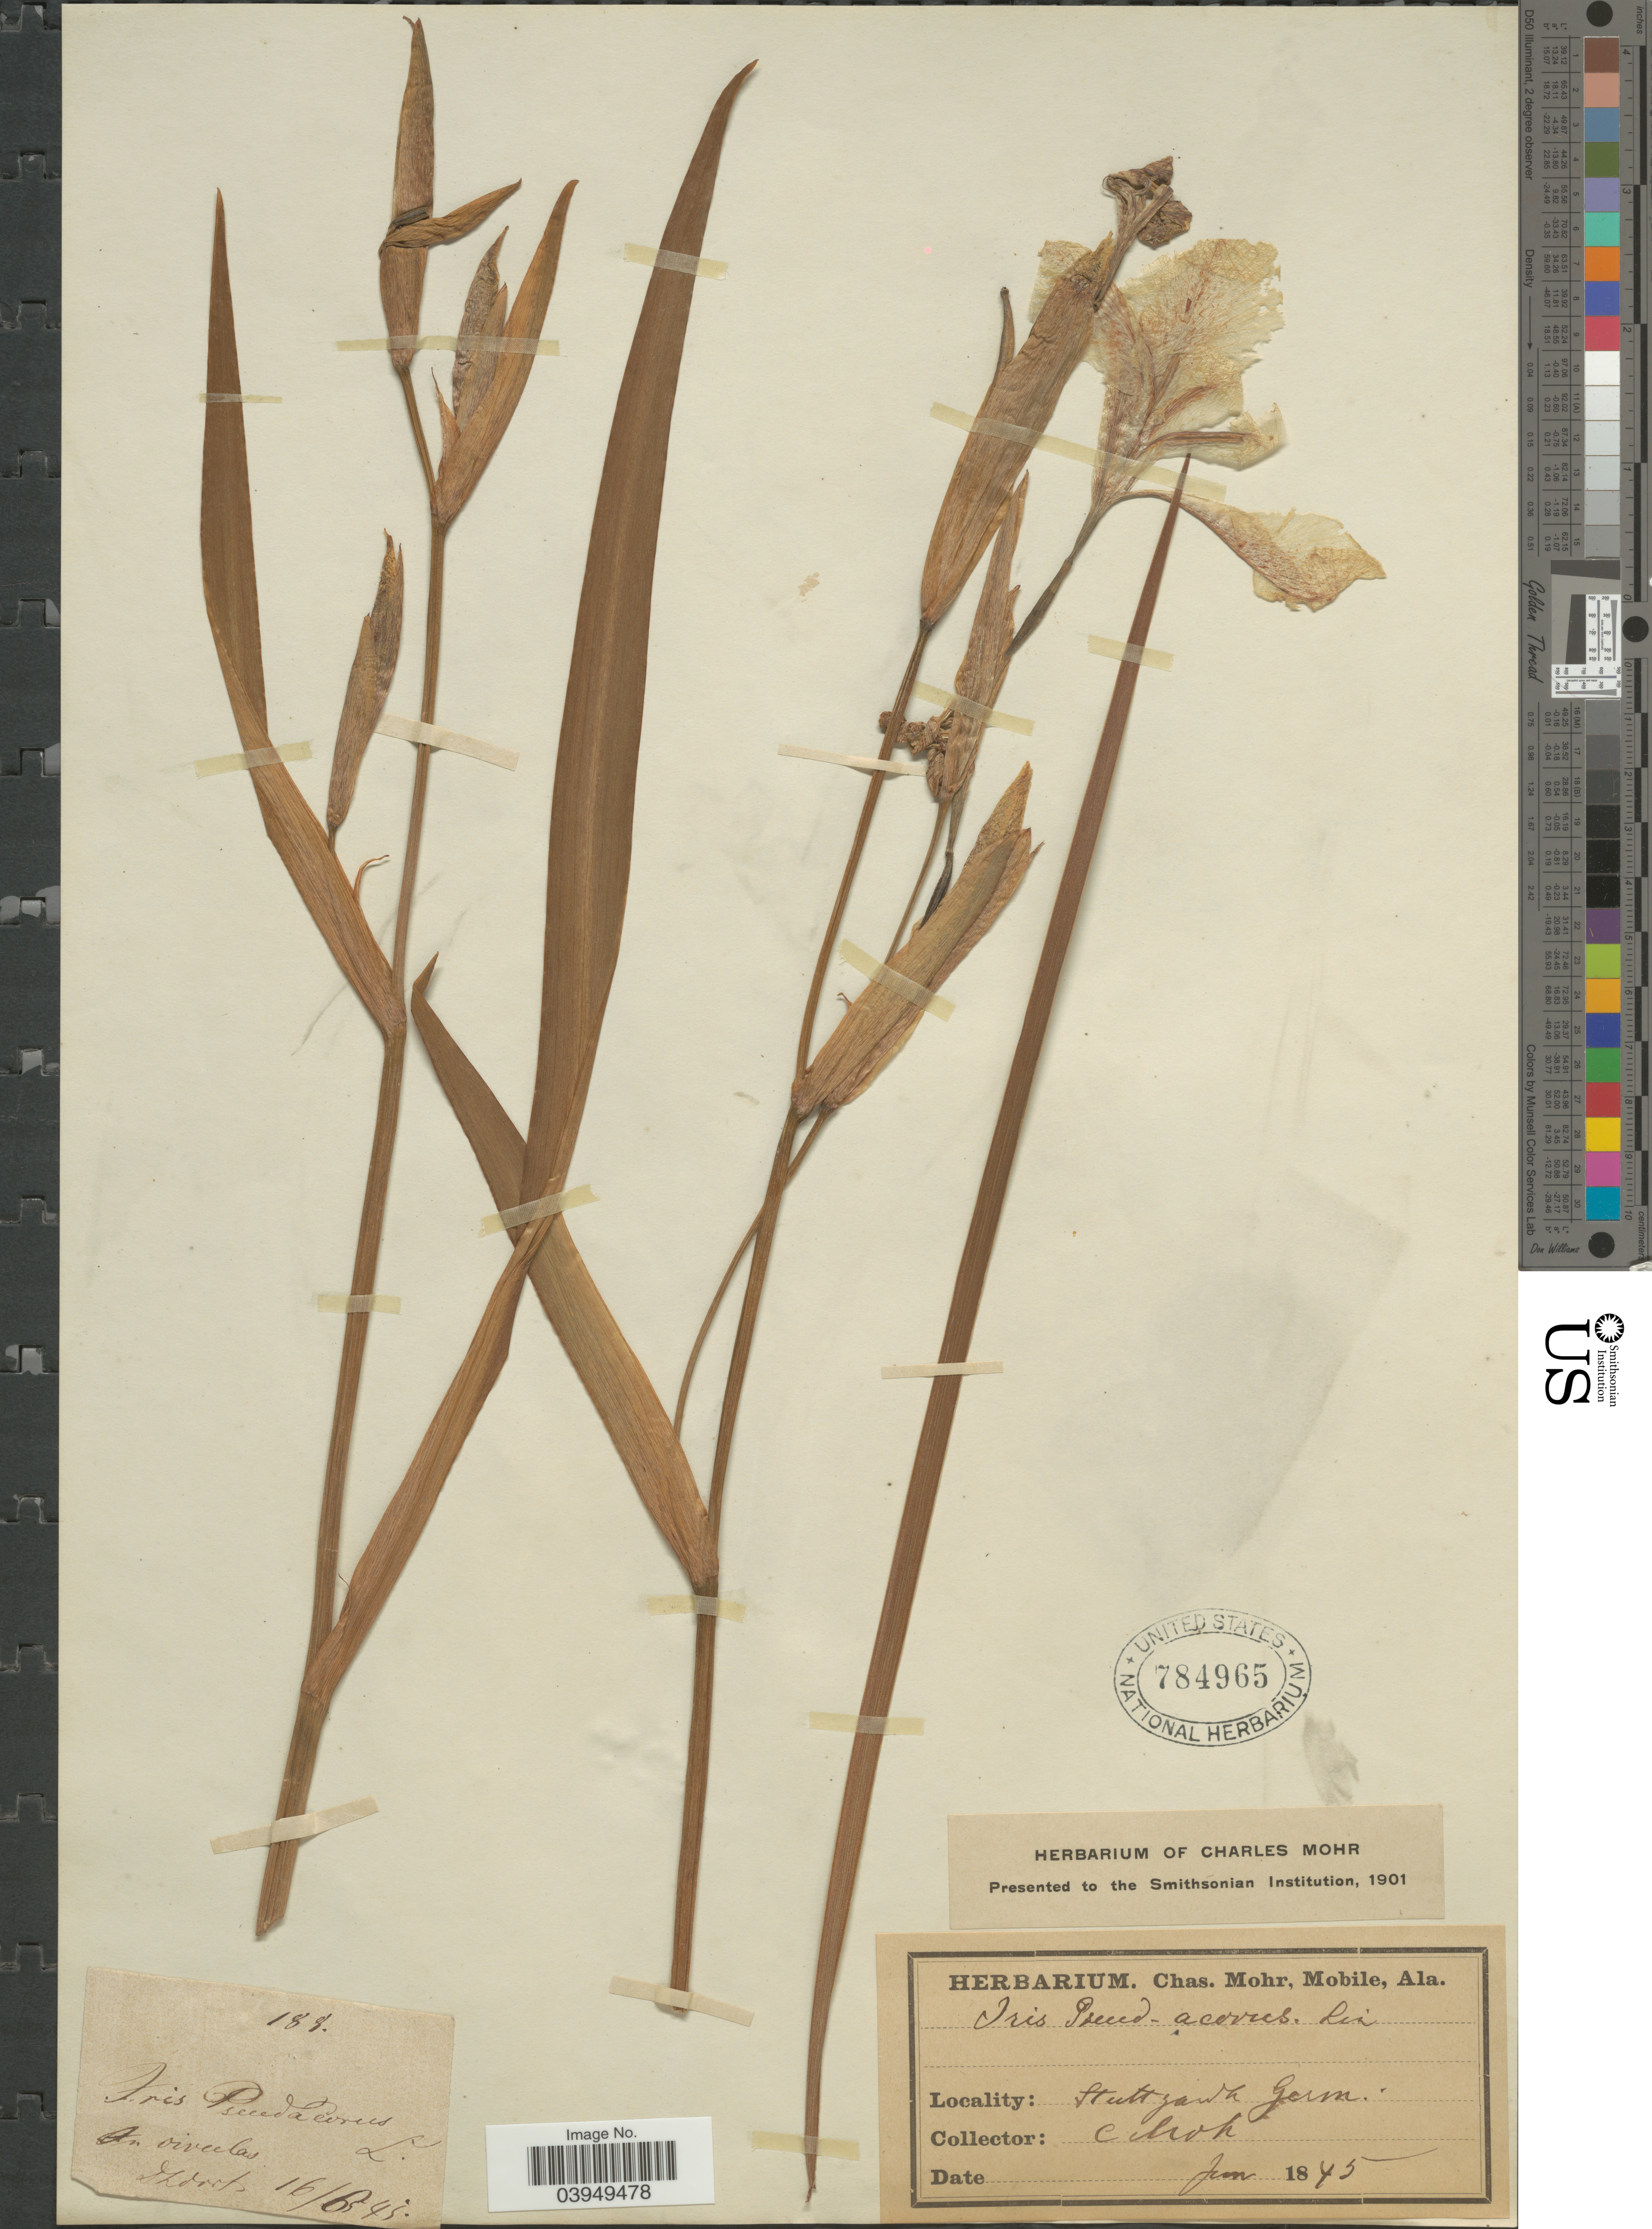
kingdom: Plantae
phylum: Tracheophyta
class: Liliopsida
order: Asparagales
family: Iridaceae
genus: Iris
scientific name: Iris pseudacorus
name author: L.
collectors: Mohr, C. T. (herbarium)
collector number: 188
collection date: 1845-06-16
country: Germany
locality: Stuttgardt.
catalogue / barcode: US 784965